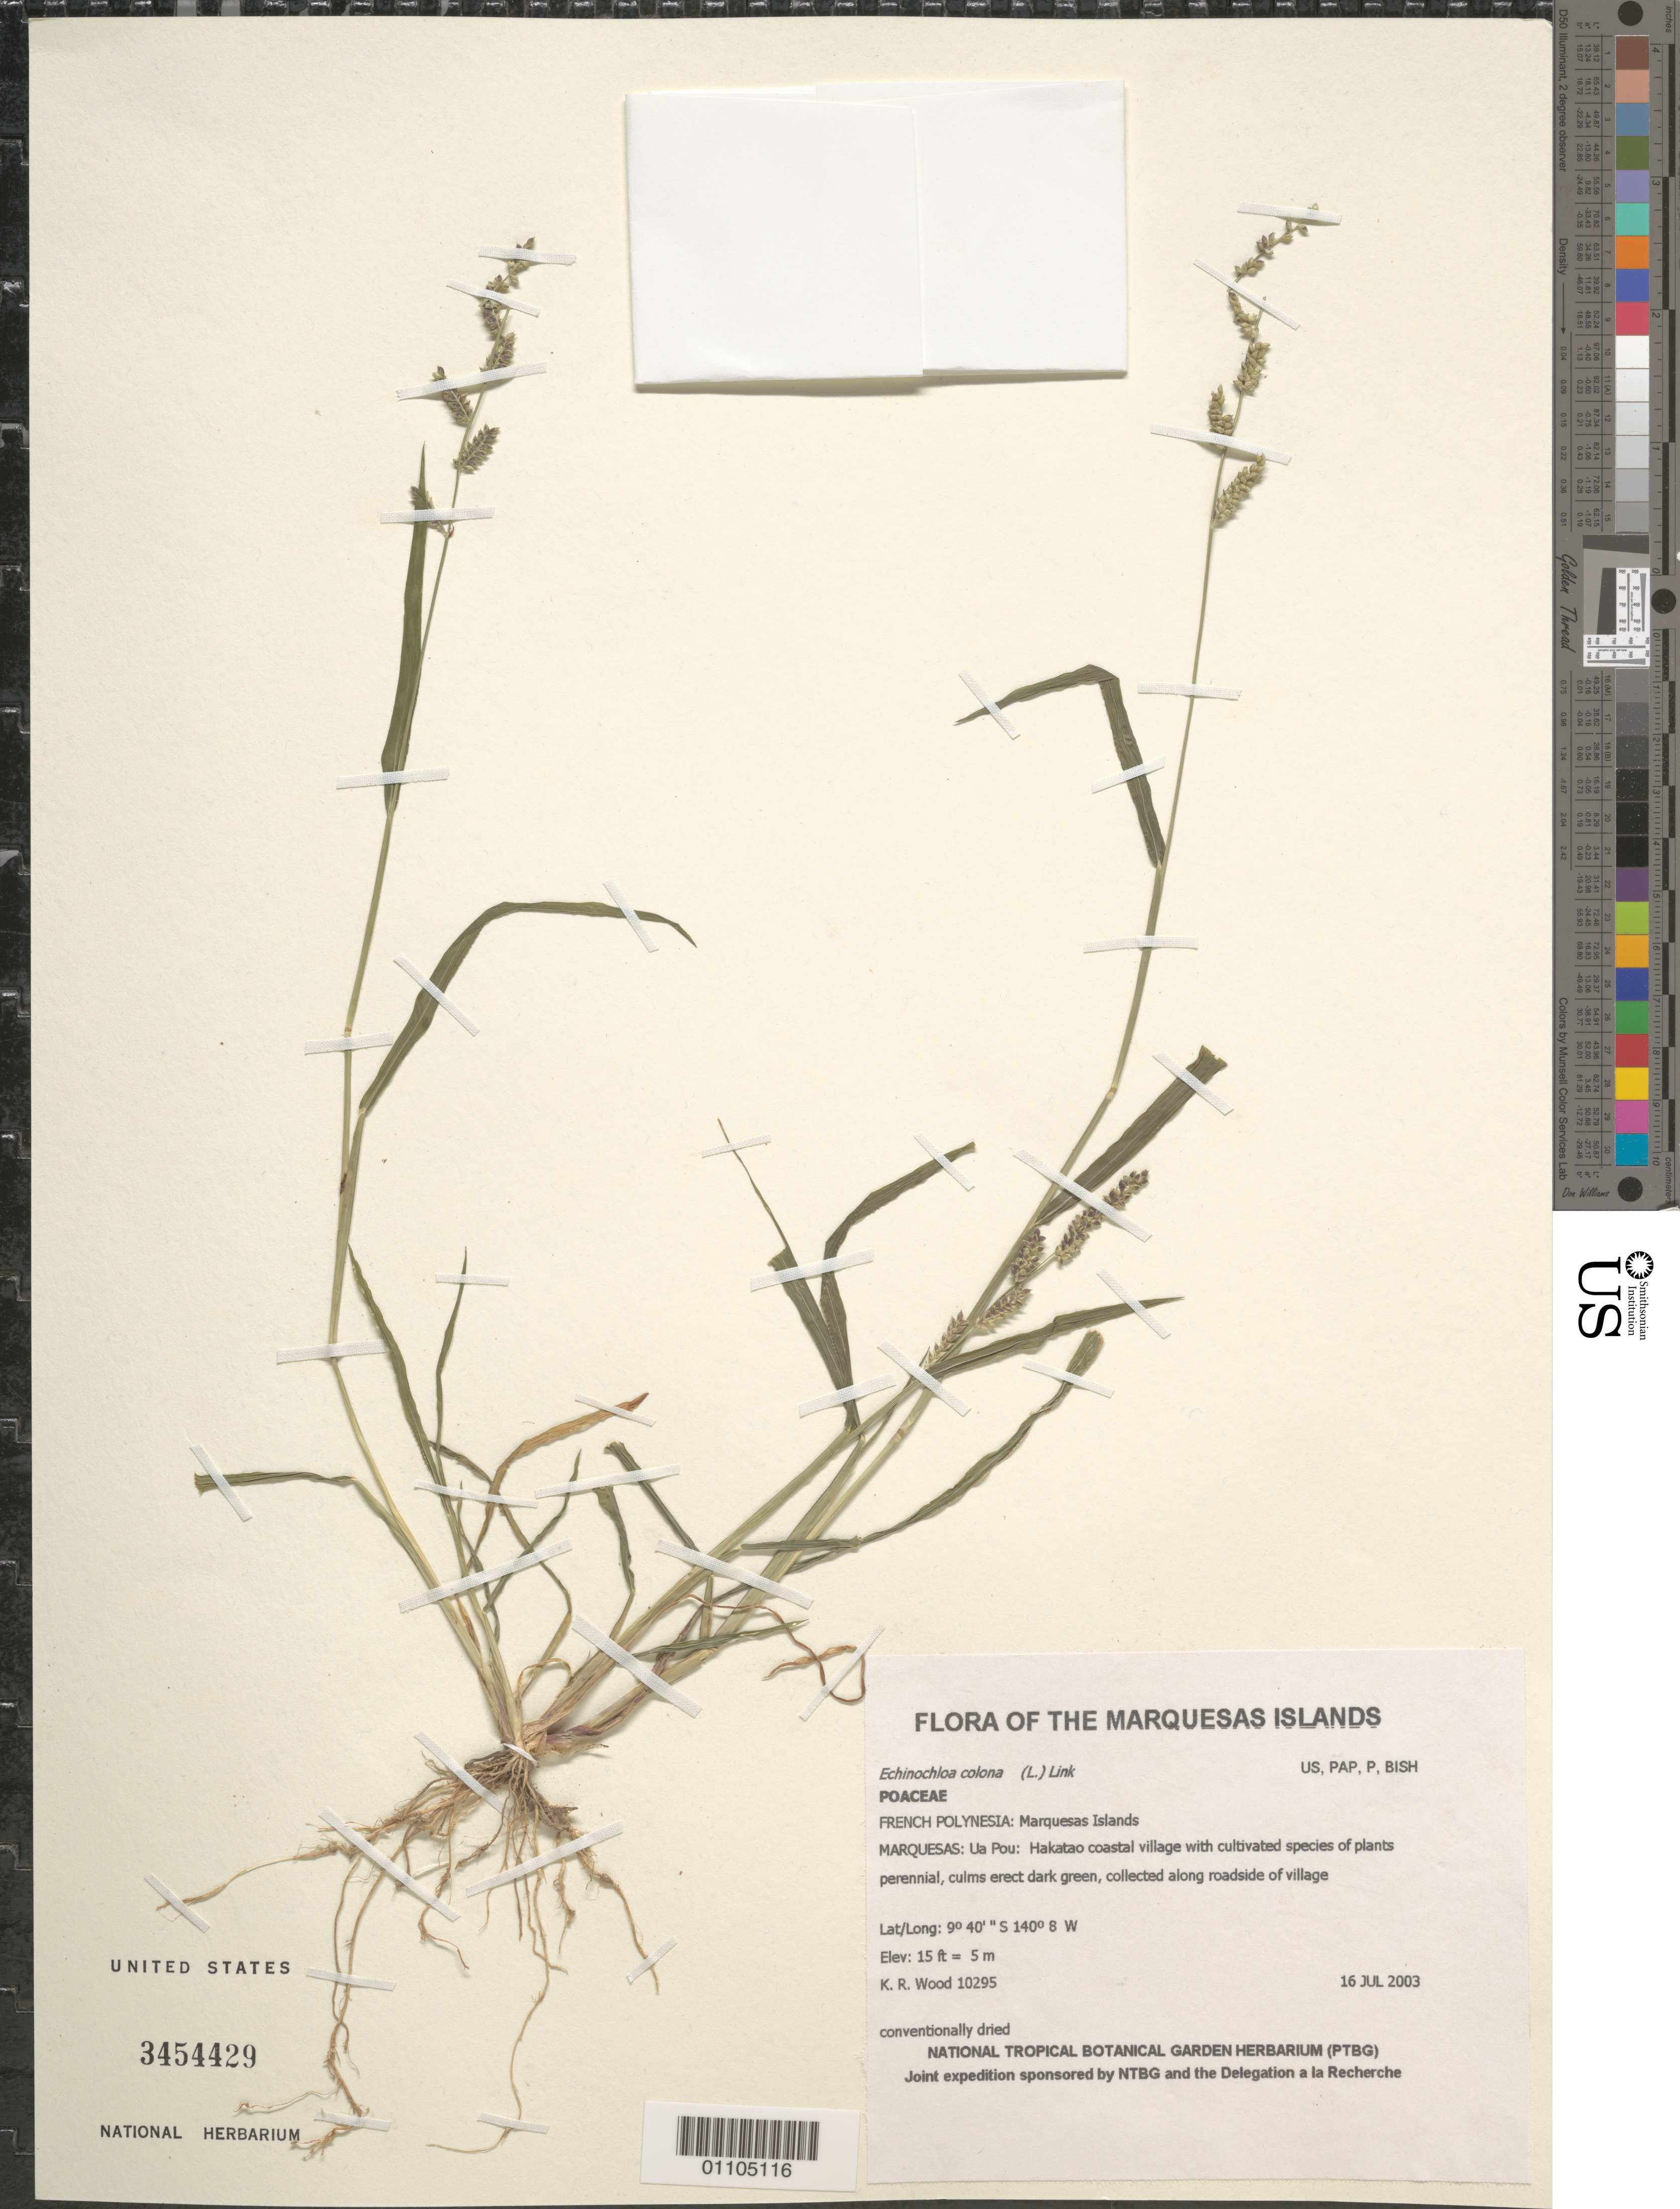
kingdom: Plantae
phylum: Tracheophyta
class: Liliopsida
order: Poales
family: Poaceae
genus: Echinochloa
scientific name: Echinochloa colona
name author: (L.) Link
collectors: K. R. Wood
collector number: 10295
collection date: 2003-07-16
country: French Polynesia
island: Ua Pou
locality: Hakatao coastal village with cultivated species of plants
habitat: Along roadside of village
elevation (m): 5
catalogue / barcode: US 3454429